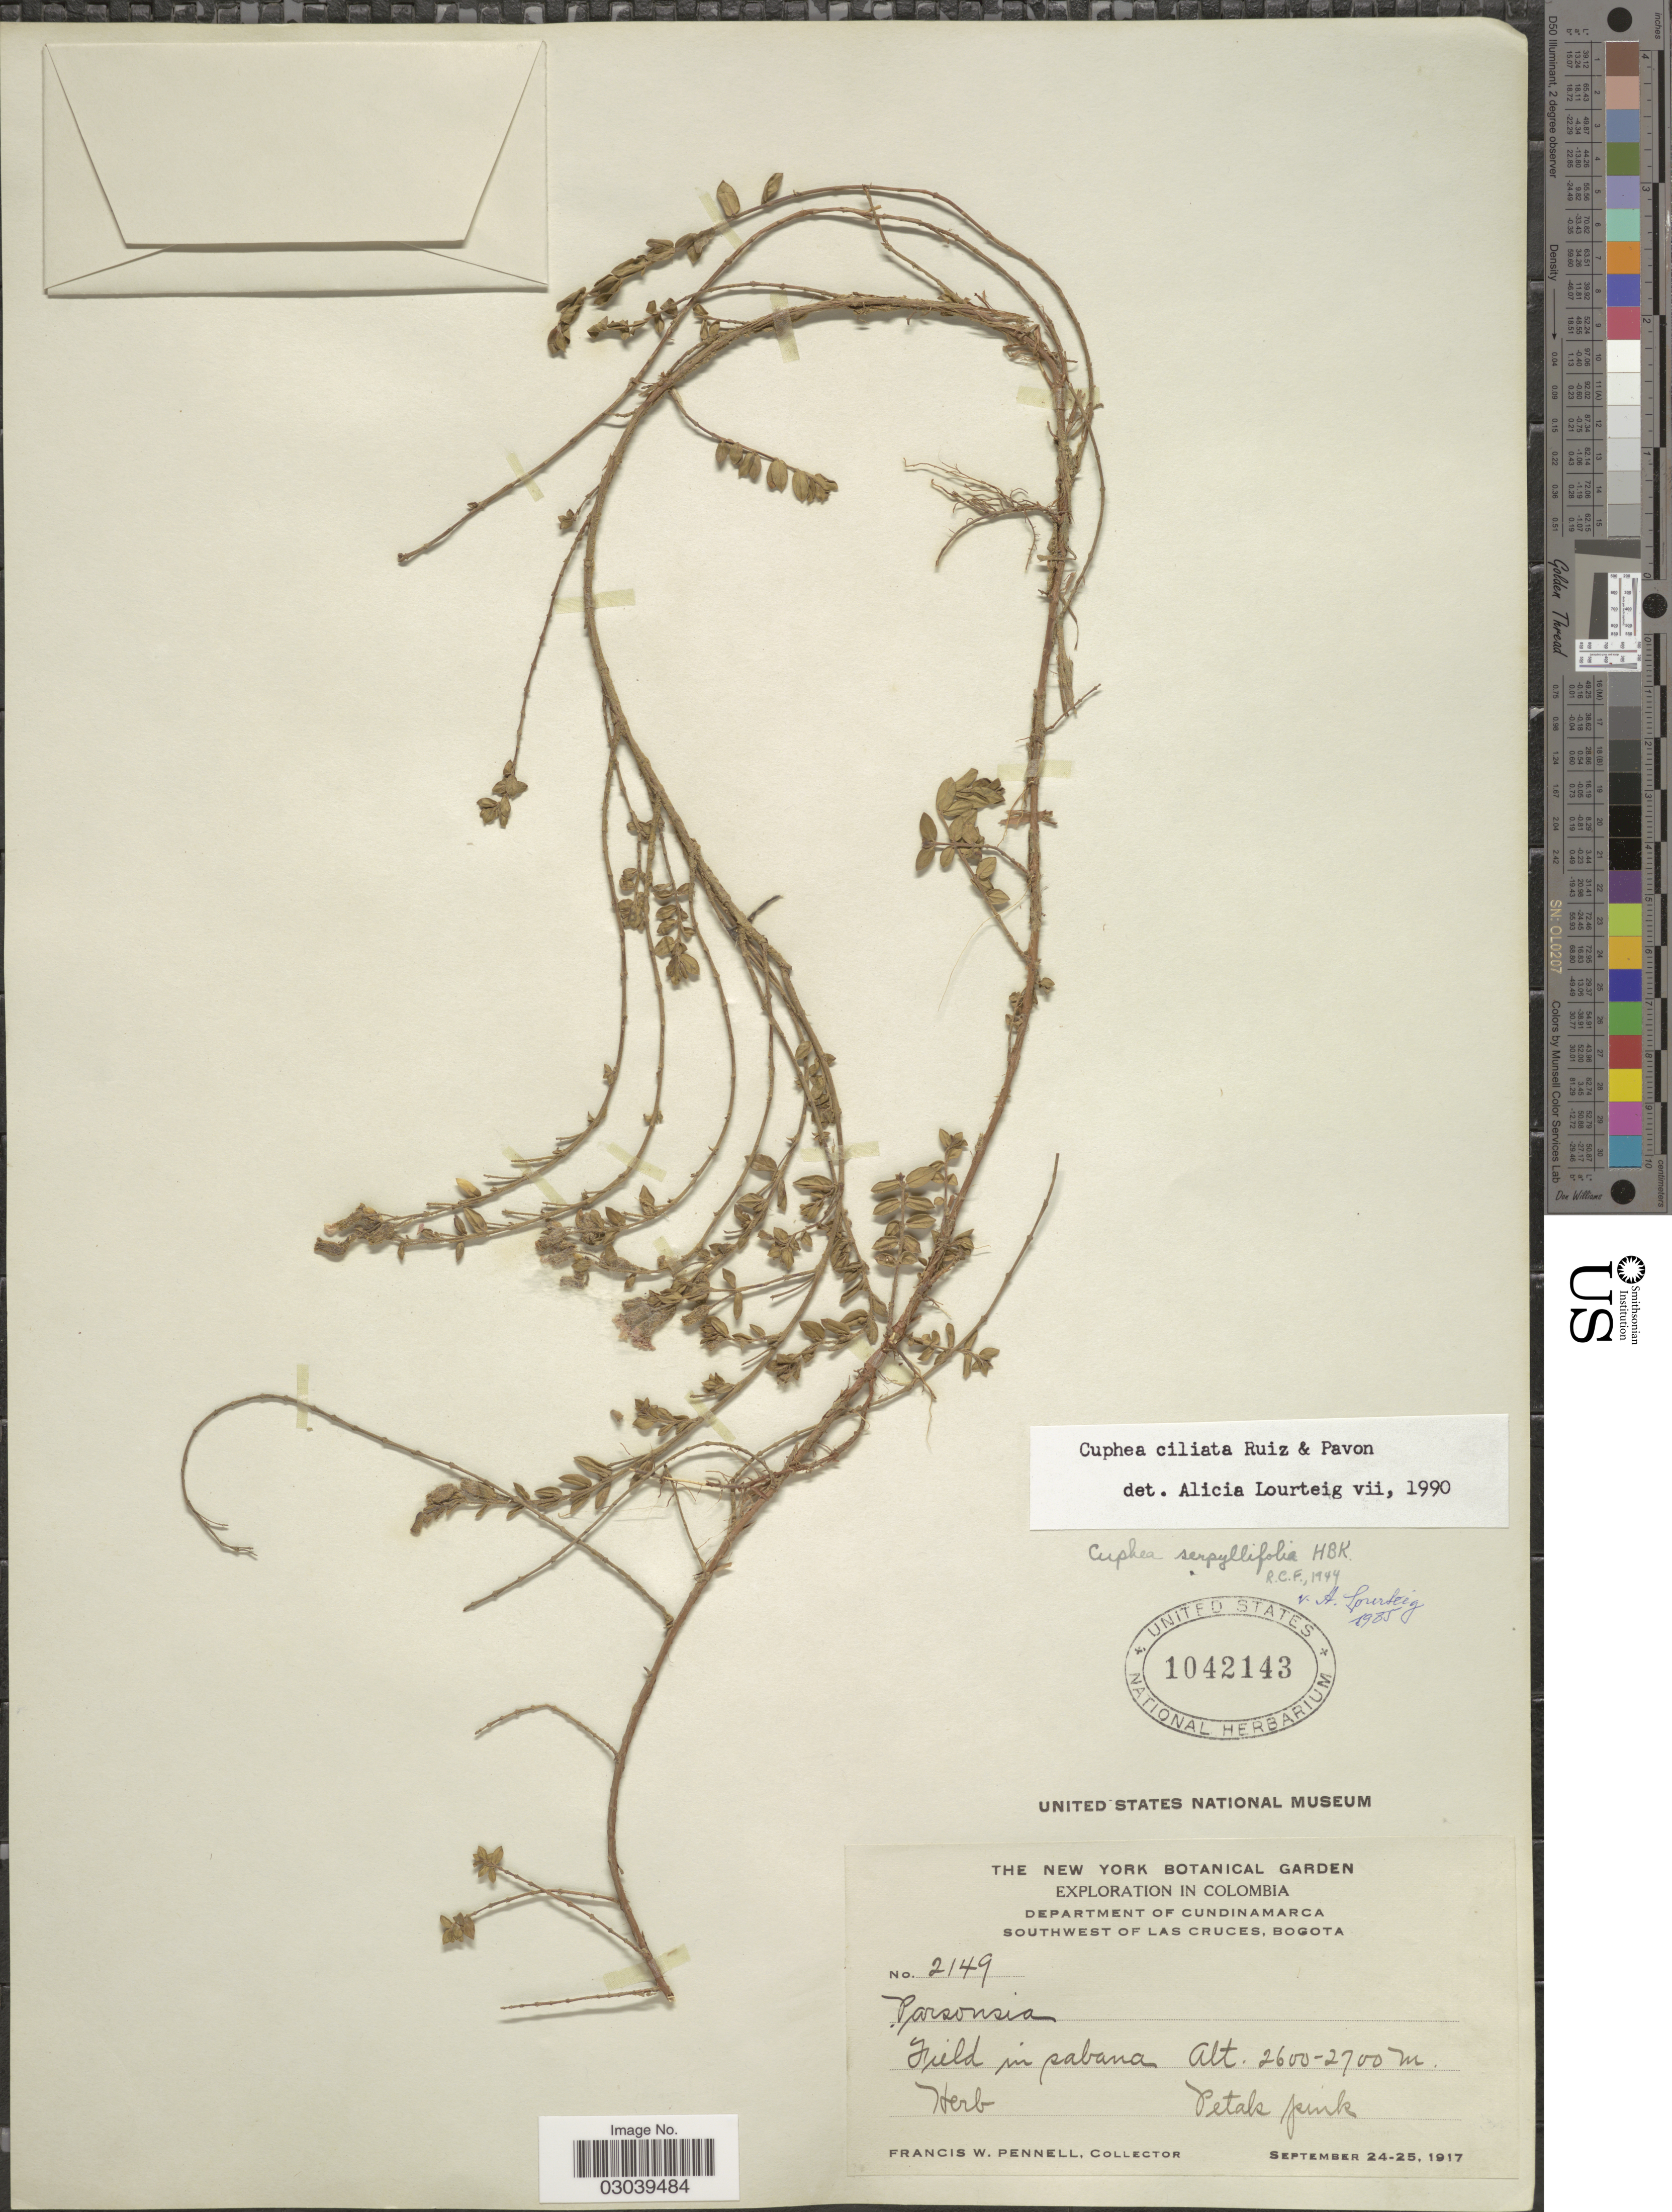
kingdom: Plantae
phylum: Tracheophyta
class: Magnoliopsida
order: Myrtales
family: Lythraceae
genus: Cuphea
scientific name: Cuphea ciliata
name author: Ruiz & Pav.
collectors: F. W. Pennell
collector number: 2149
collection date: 1917-09-24/1917-09-25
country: Colombia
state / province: Cundinamarca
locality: Department of Cundinamarca. Southwest of Las Cruces, Bogota.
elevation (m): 2600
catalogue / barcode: US 1042143